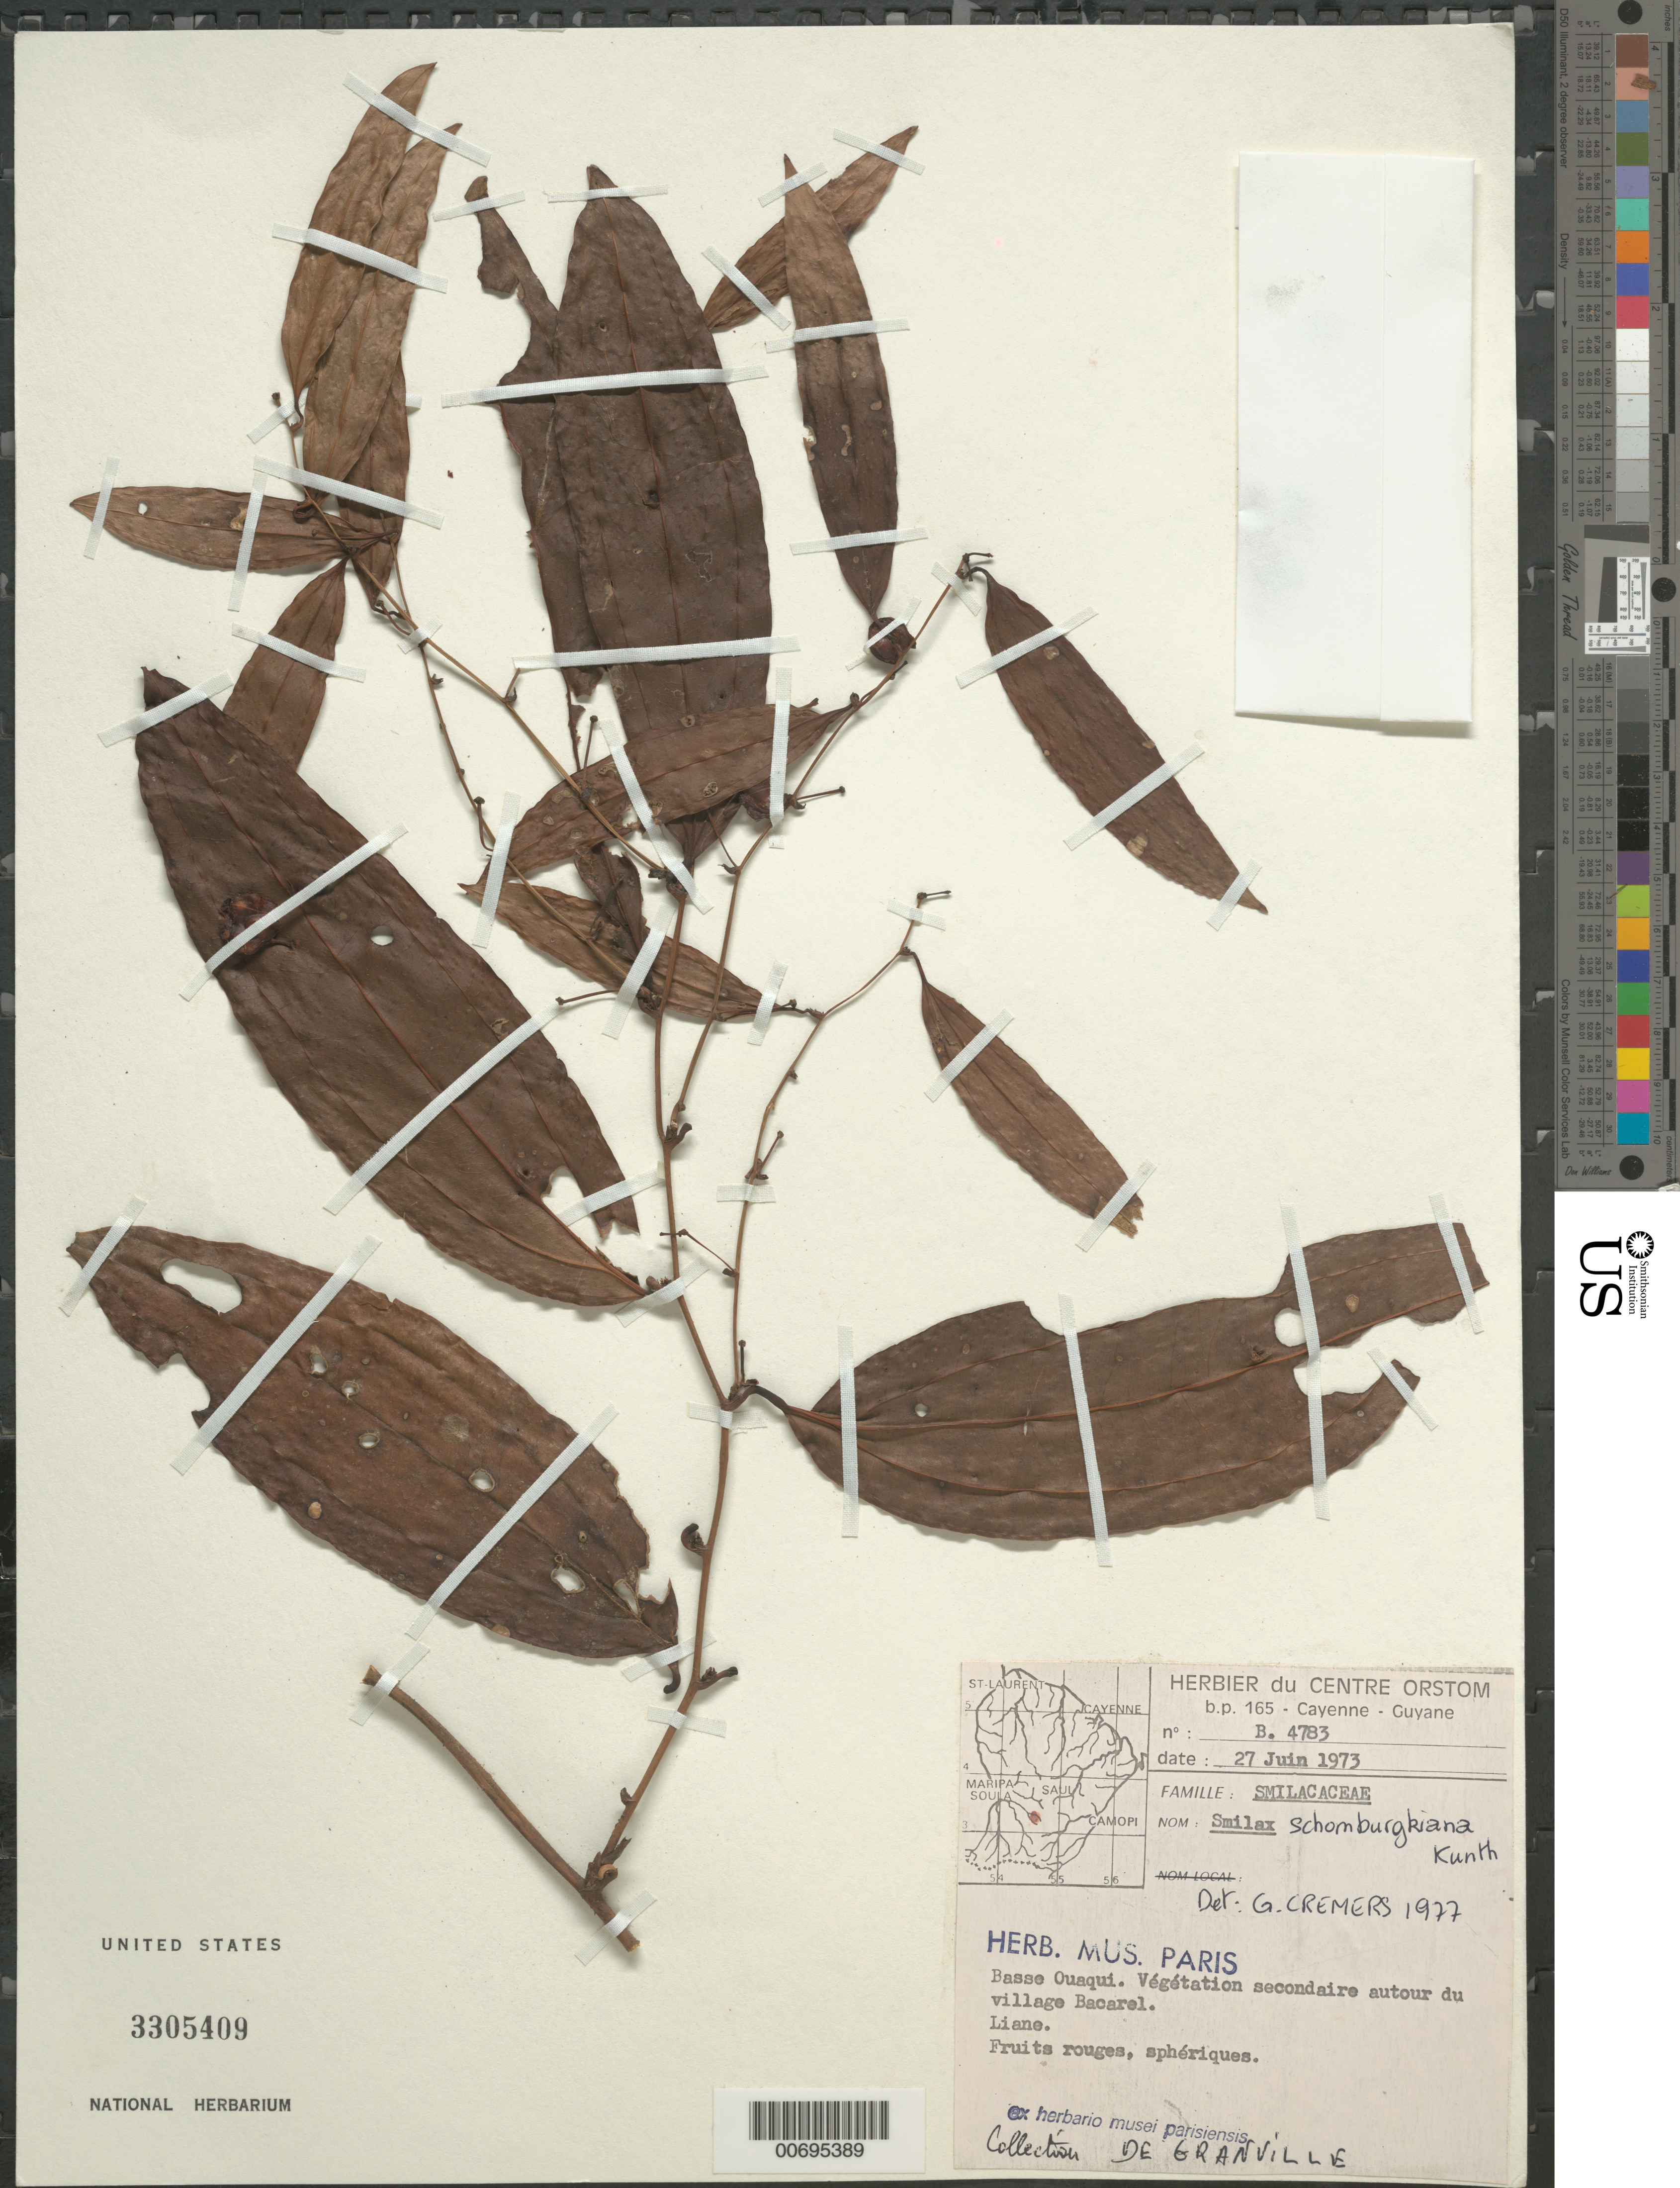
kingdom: Plantae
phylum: Tracheophyta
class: Liliopsida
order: Liliales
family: Smilacaceae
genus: Smilax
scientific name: Smilax schomburgkiana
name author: Kunth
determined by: DeFilipps, R. A.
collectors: J.-J. de Granville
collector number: B 4783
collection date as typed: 27-Jun-73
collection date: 1973-06-27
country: French Guiana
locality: Lower Ouaqui (R.); Bacarel village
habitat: Secondary vegetation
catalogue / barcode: US 3305409